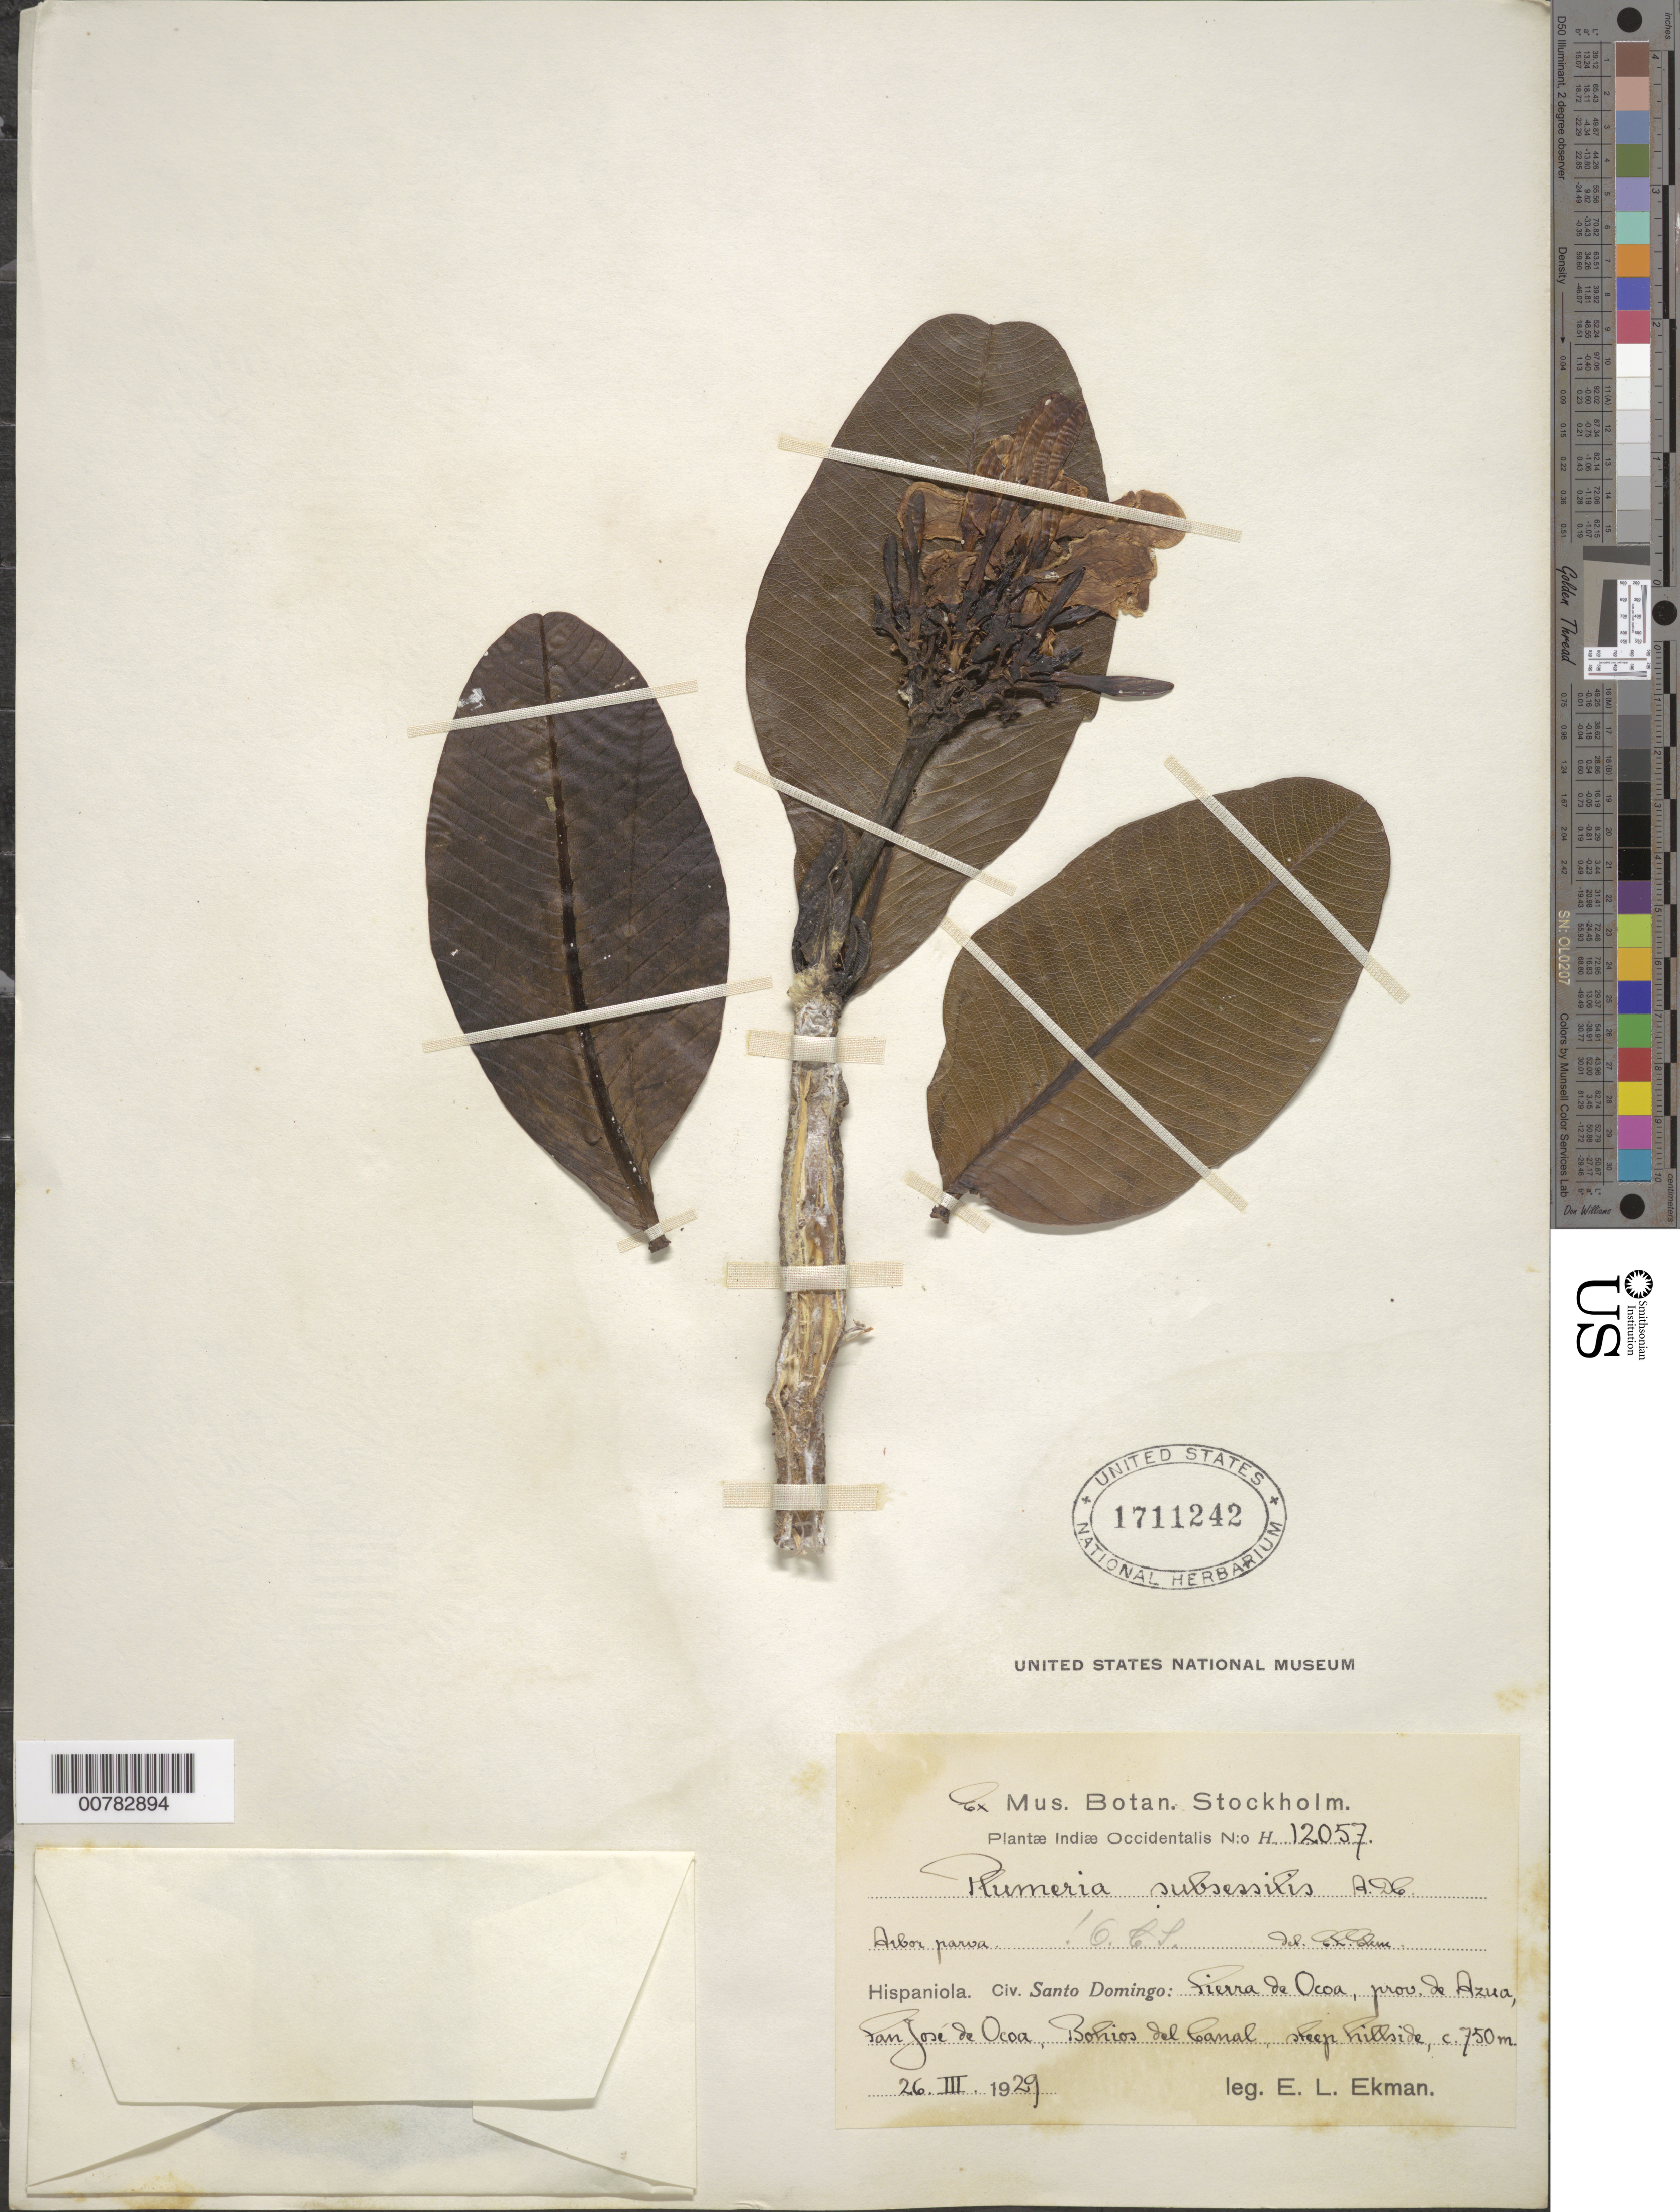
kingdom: Plantae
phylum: Tracheophyta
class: Magnoliopsida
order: Gentianales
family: Apocynaceae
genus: Plumeria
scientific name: Plumeria subsessilis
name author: A. DC.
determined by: Ekman, E. L.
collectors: E. L. Ekman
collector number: H 12057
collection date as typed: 26 Mar 1929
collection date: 1929-03-26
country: Dominican Republic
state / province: Azua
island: Hispaniola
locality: Sierra de Ocoa, San José de Ocoa, Bohios del Canal.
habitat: Steep hillside.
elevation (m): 750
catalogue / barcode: US 1711242